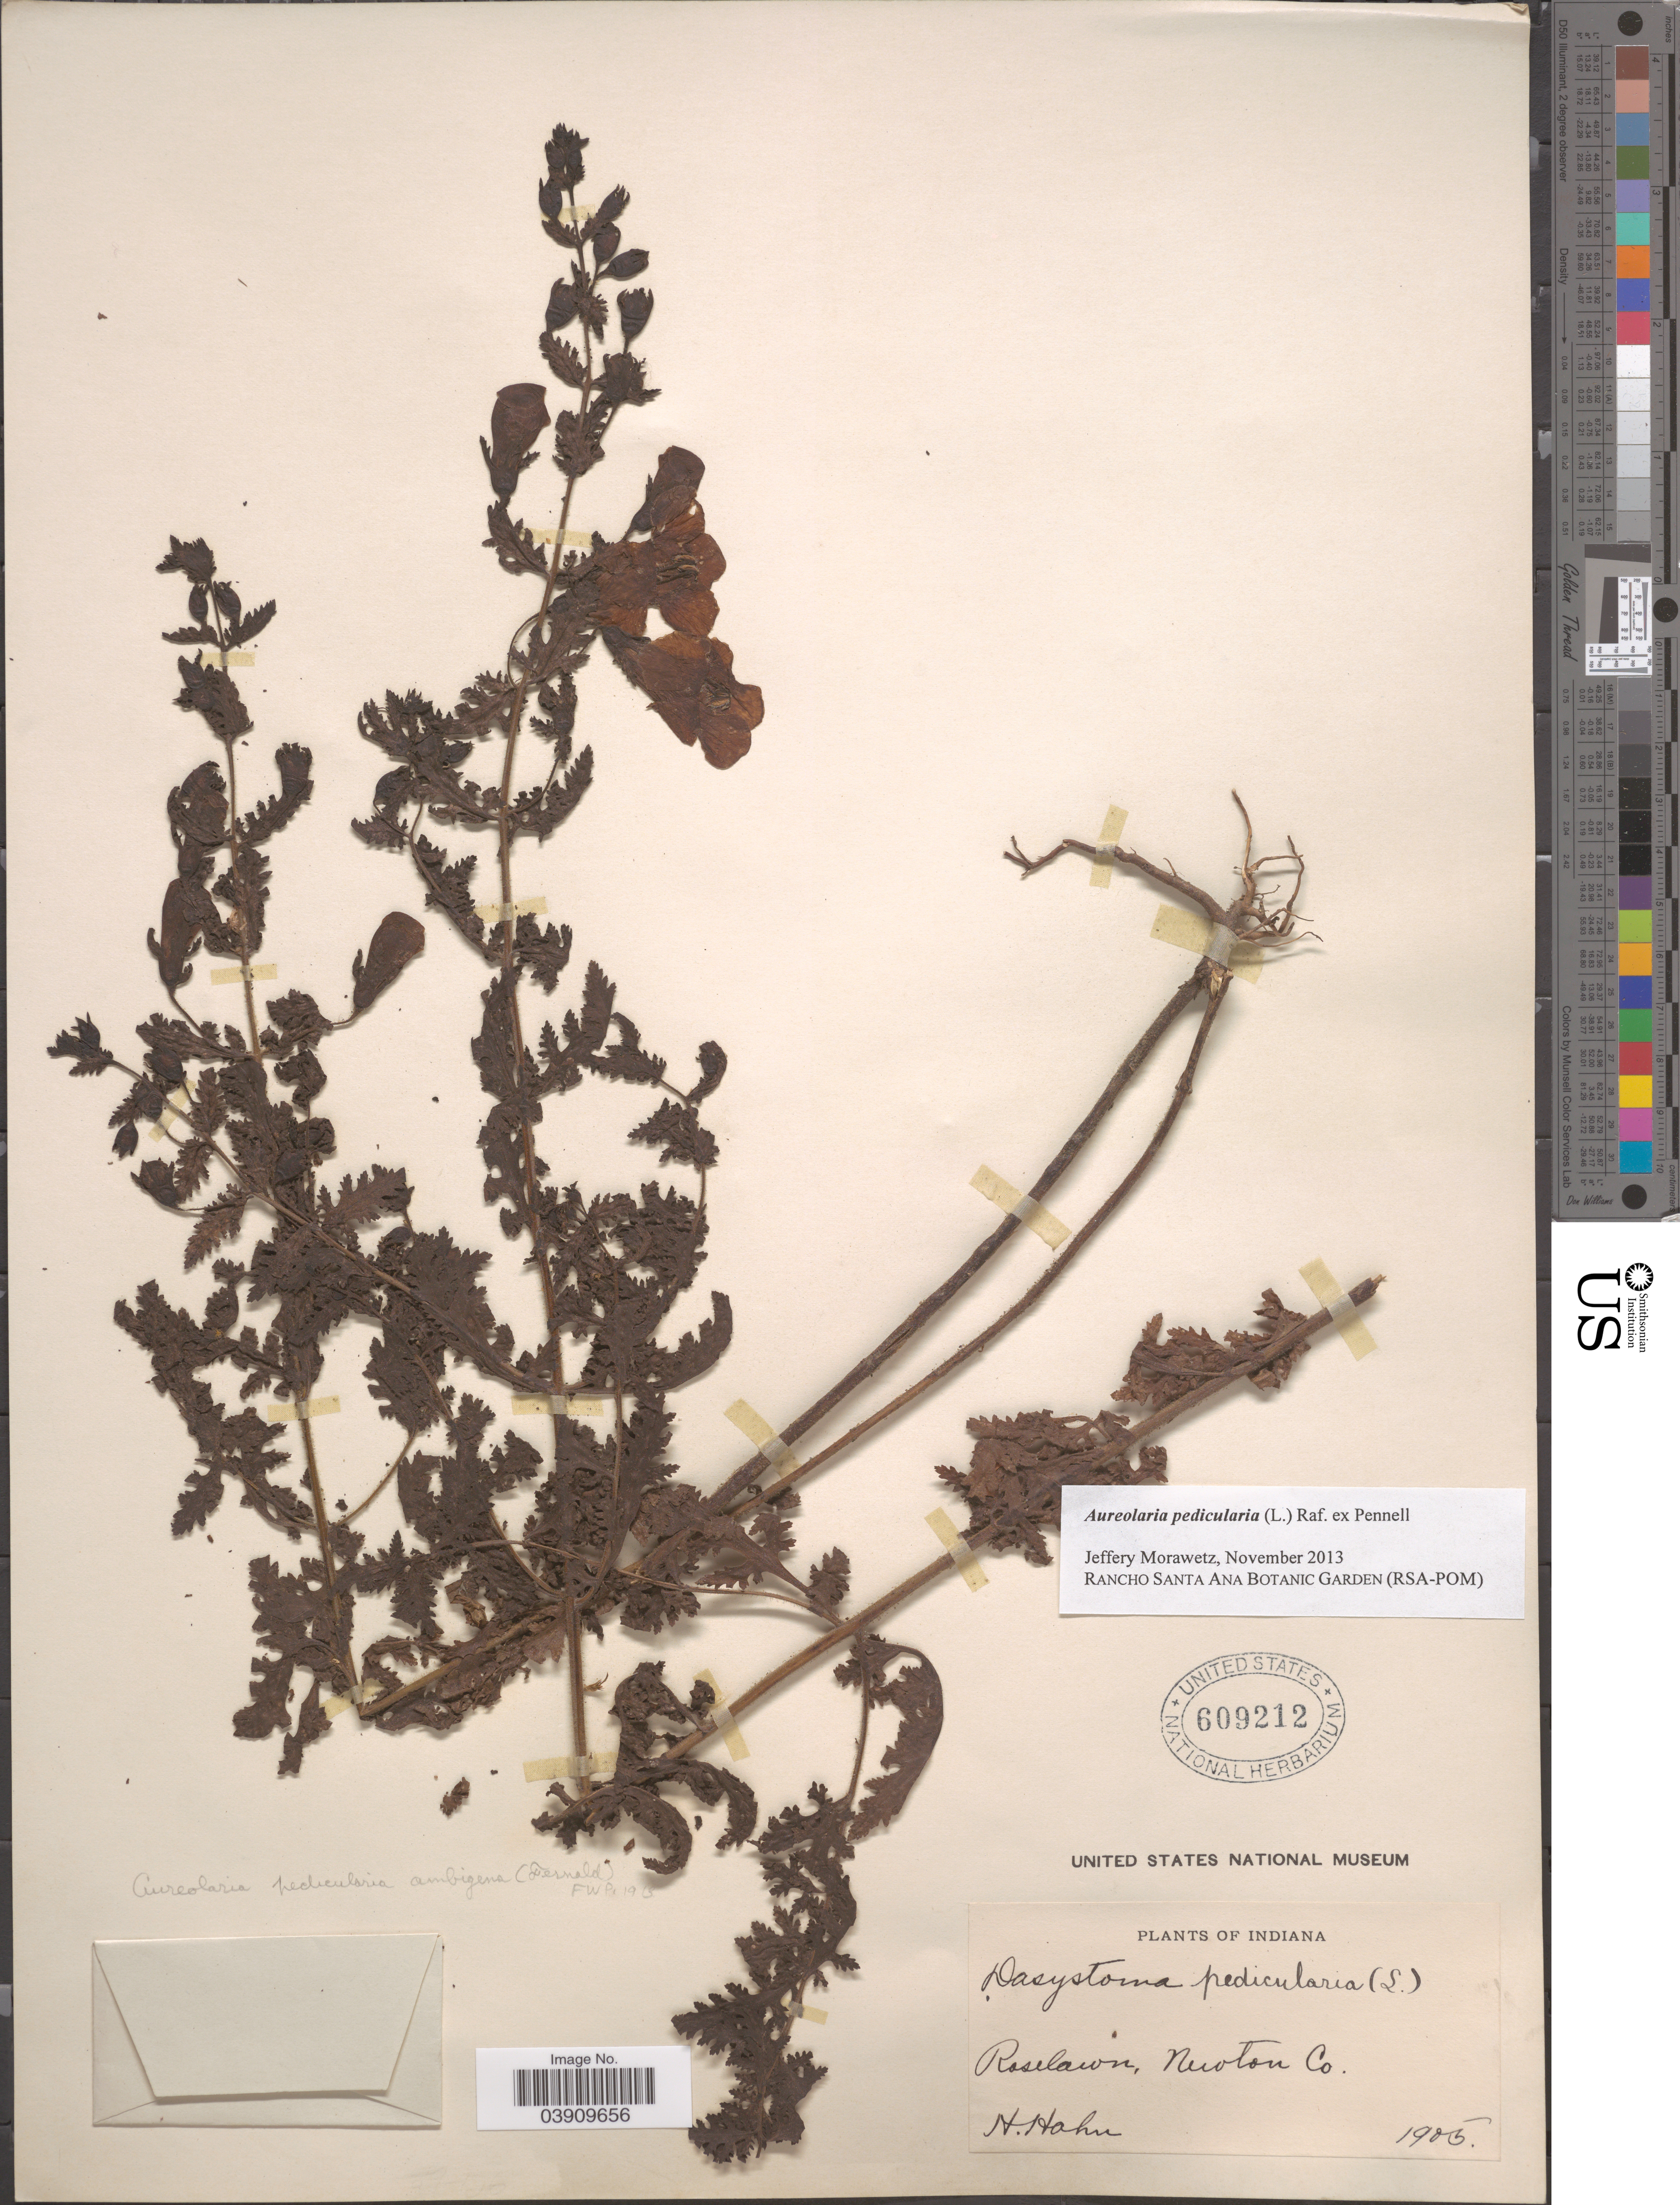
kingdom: Plantae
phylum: Tracheophyta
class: Magnoliopsida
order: Lamiales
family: Orobanchaceae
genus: Aureolaria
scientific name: Aureolaria pedicularia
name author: (L.) Raf. ex Farw.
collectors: H. Hahn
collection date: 1905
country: United States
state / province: Indiana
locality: Roselawn, Newton Co.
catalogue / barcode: US 609212